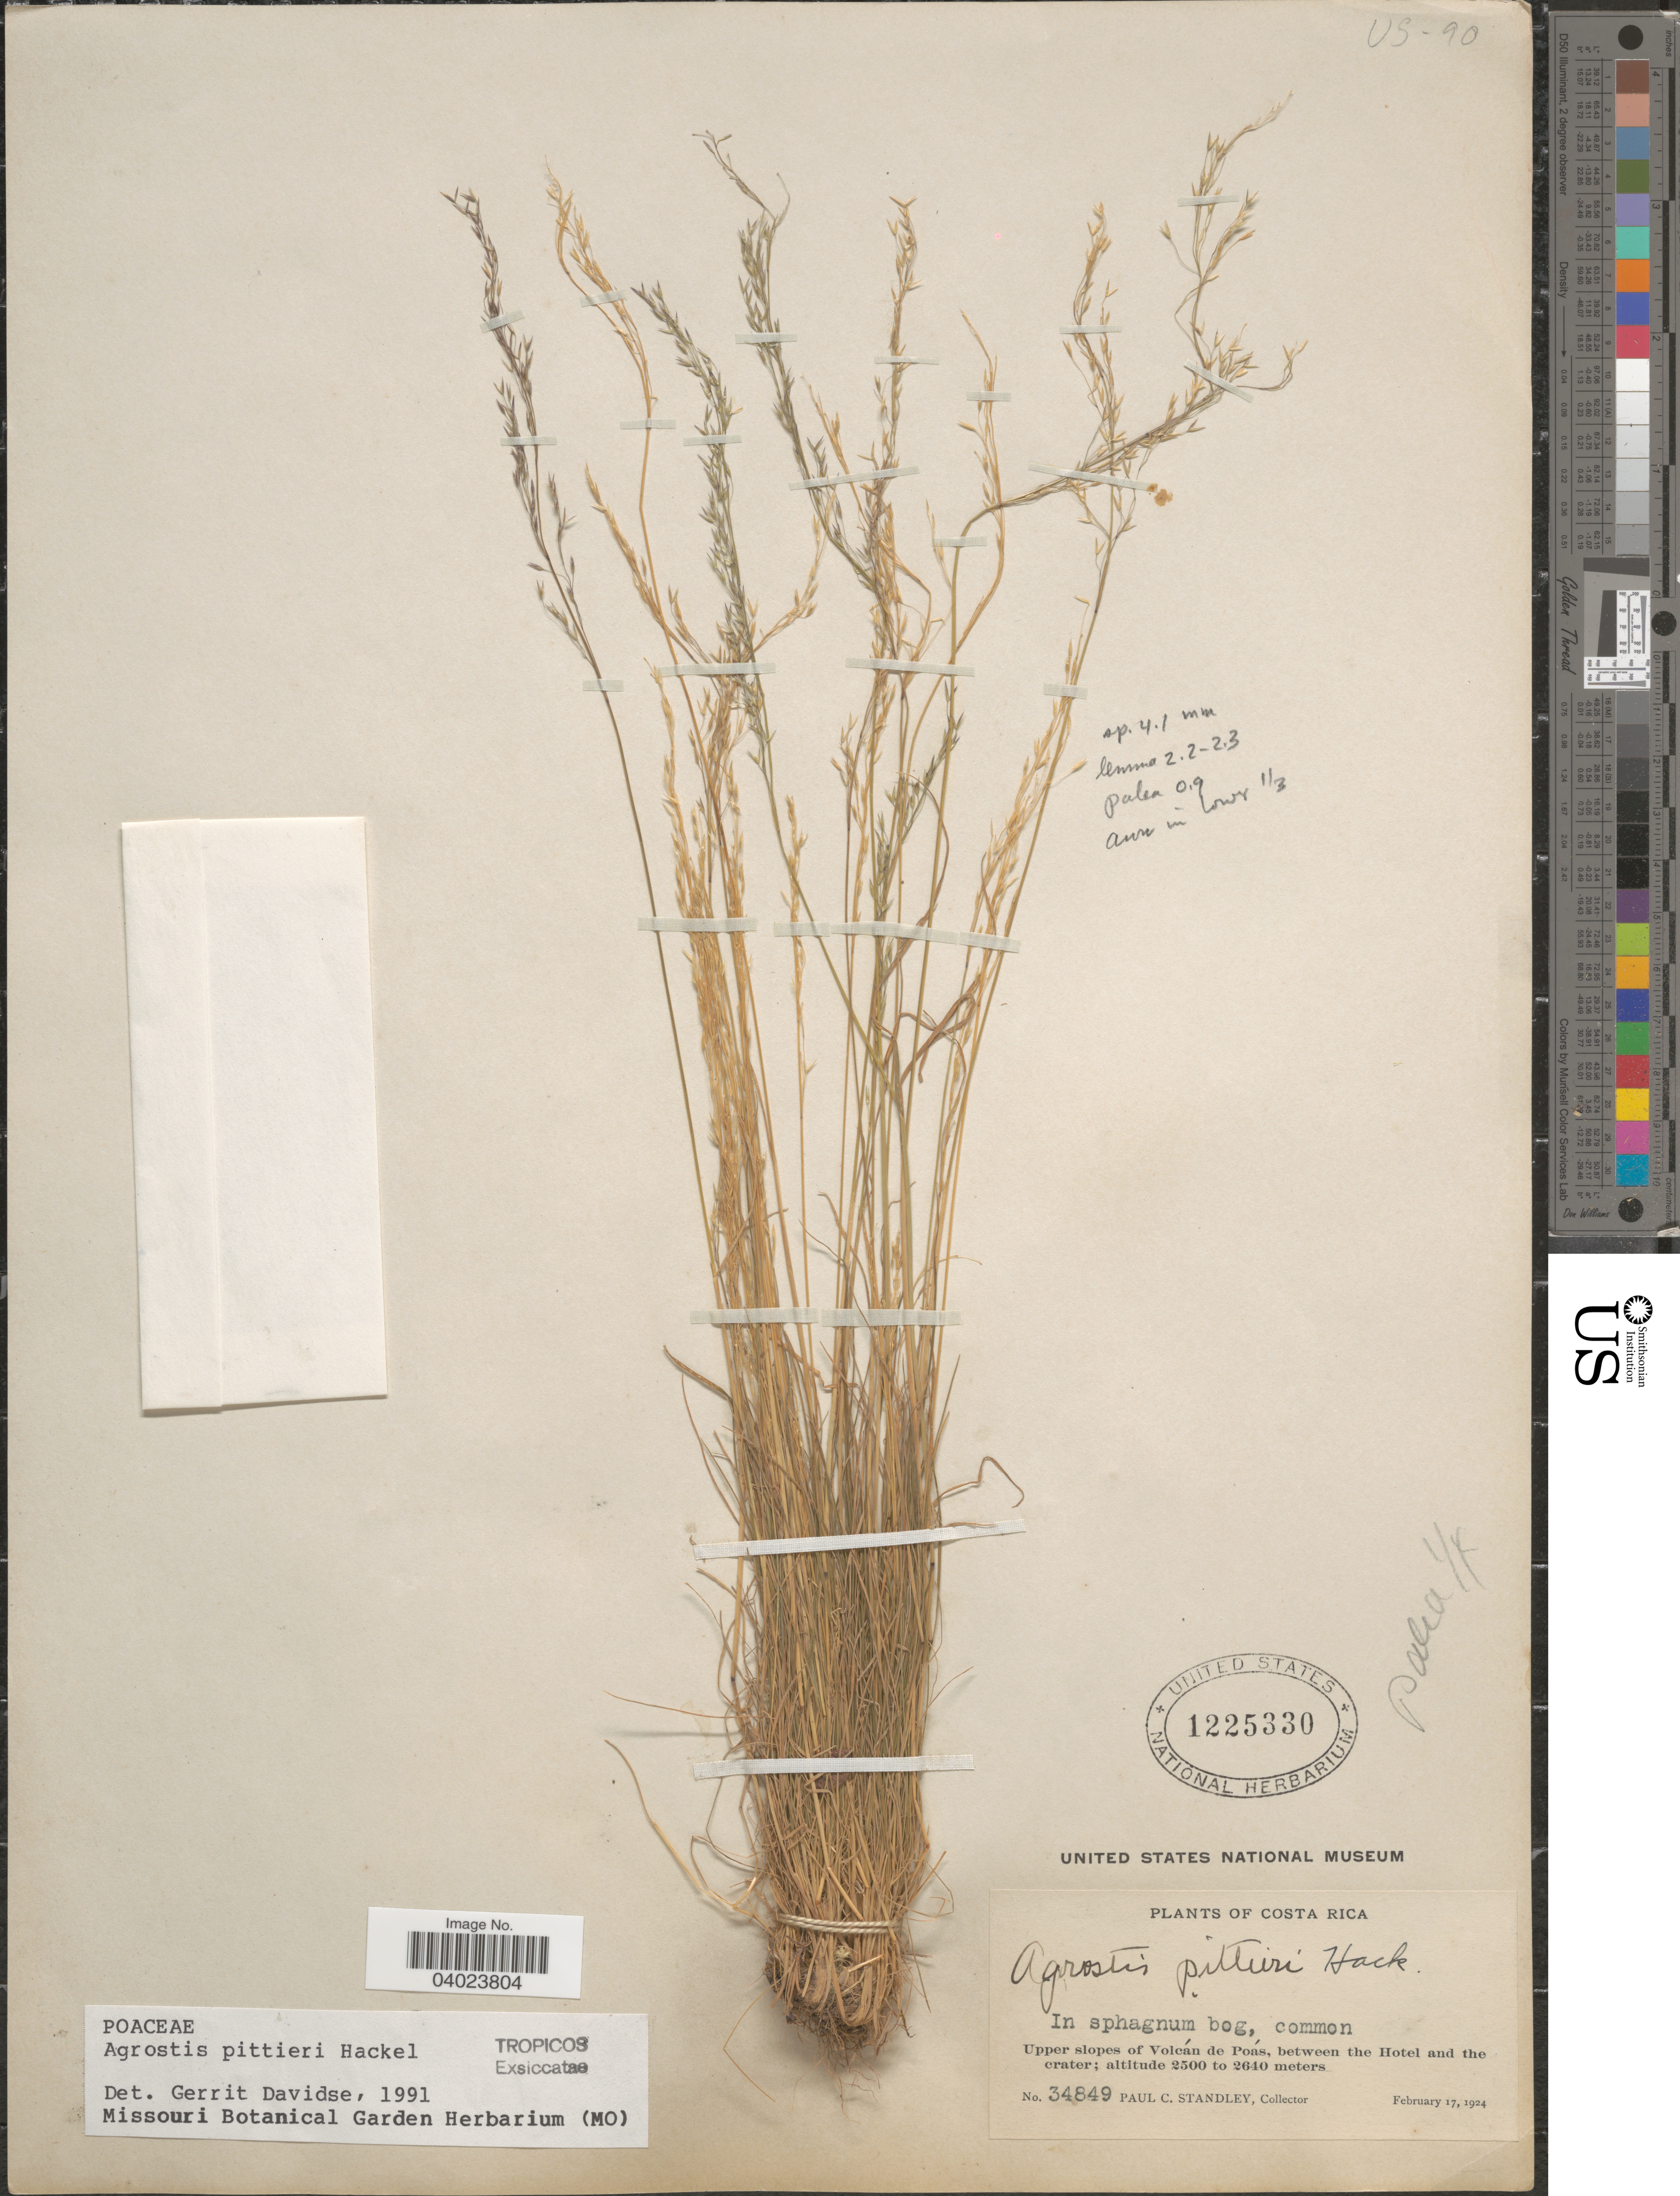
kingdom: Plantae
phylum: Tracheophyta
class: Liliopsida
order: Poales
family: Poaceae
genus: Agrostis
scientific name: Agrostis pittieri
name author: Hack.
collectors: P. C. Standley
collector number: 34849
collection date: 1924-02-17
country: Costa Rica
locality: Upper slopes of Volcán de Poás, between the Hotel and the crater.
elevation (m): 2500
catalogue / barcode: US 1225330